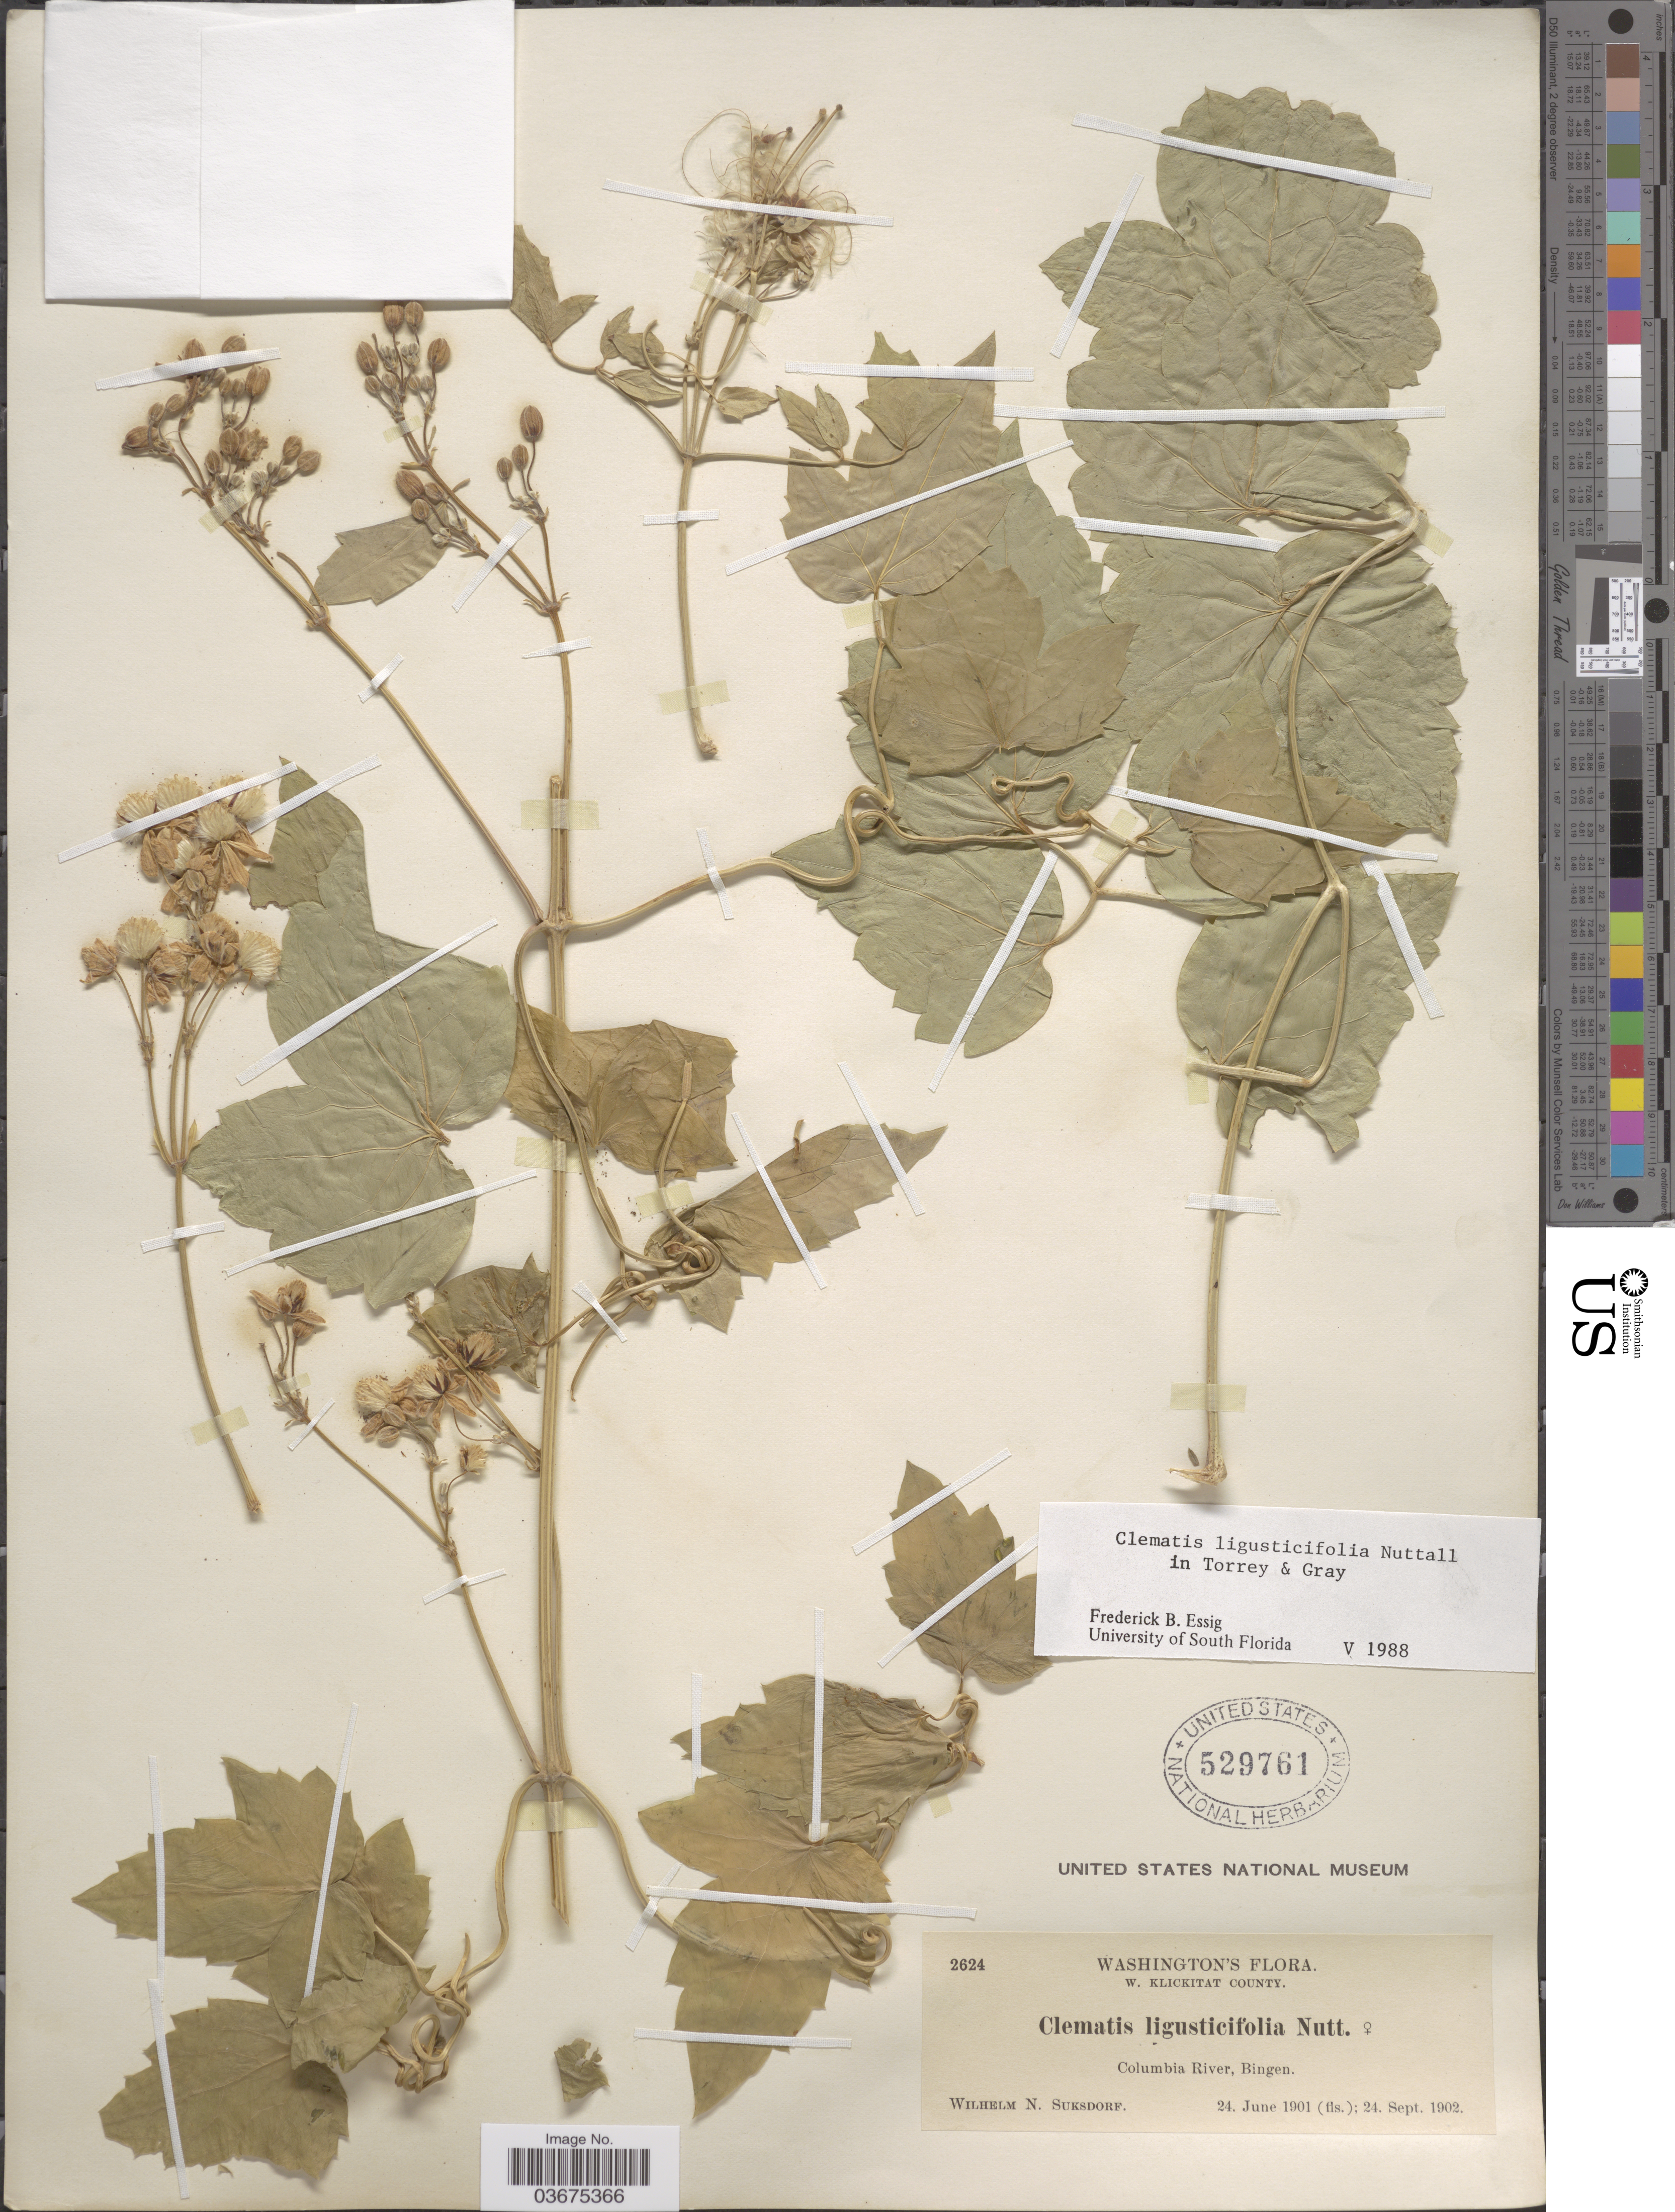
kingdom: Plantae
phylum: Tracheophyta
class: Magnoliopsida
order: Ranunculales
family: Ranunculaceae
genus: Clematis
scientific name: Clematis ligusticifolia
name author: Nutt.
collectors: W. N. Suksdorf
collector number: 2624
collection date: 1901-06-24/1902-09-24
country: United States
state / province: Washington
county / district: Klickitat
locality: W. Klickitat County. Columbia River, Bingen.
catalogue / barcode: US 529761